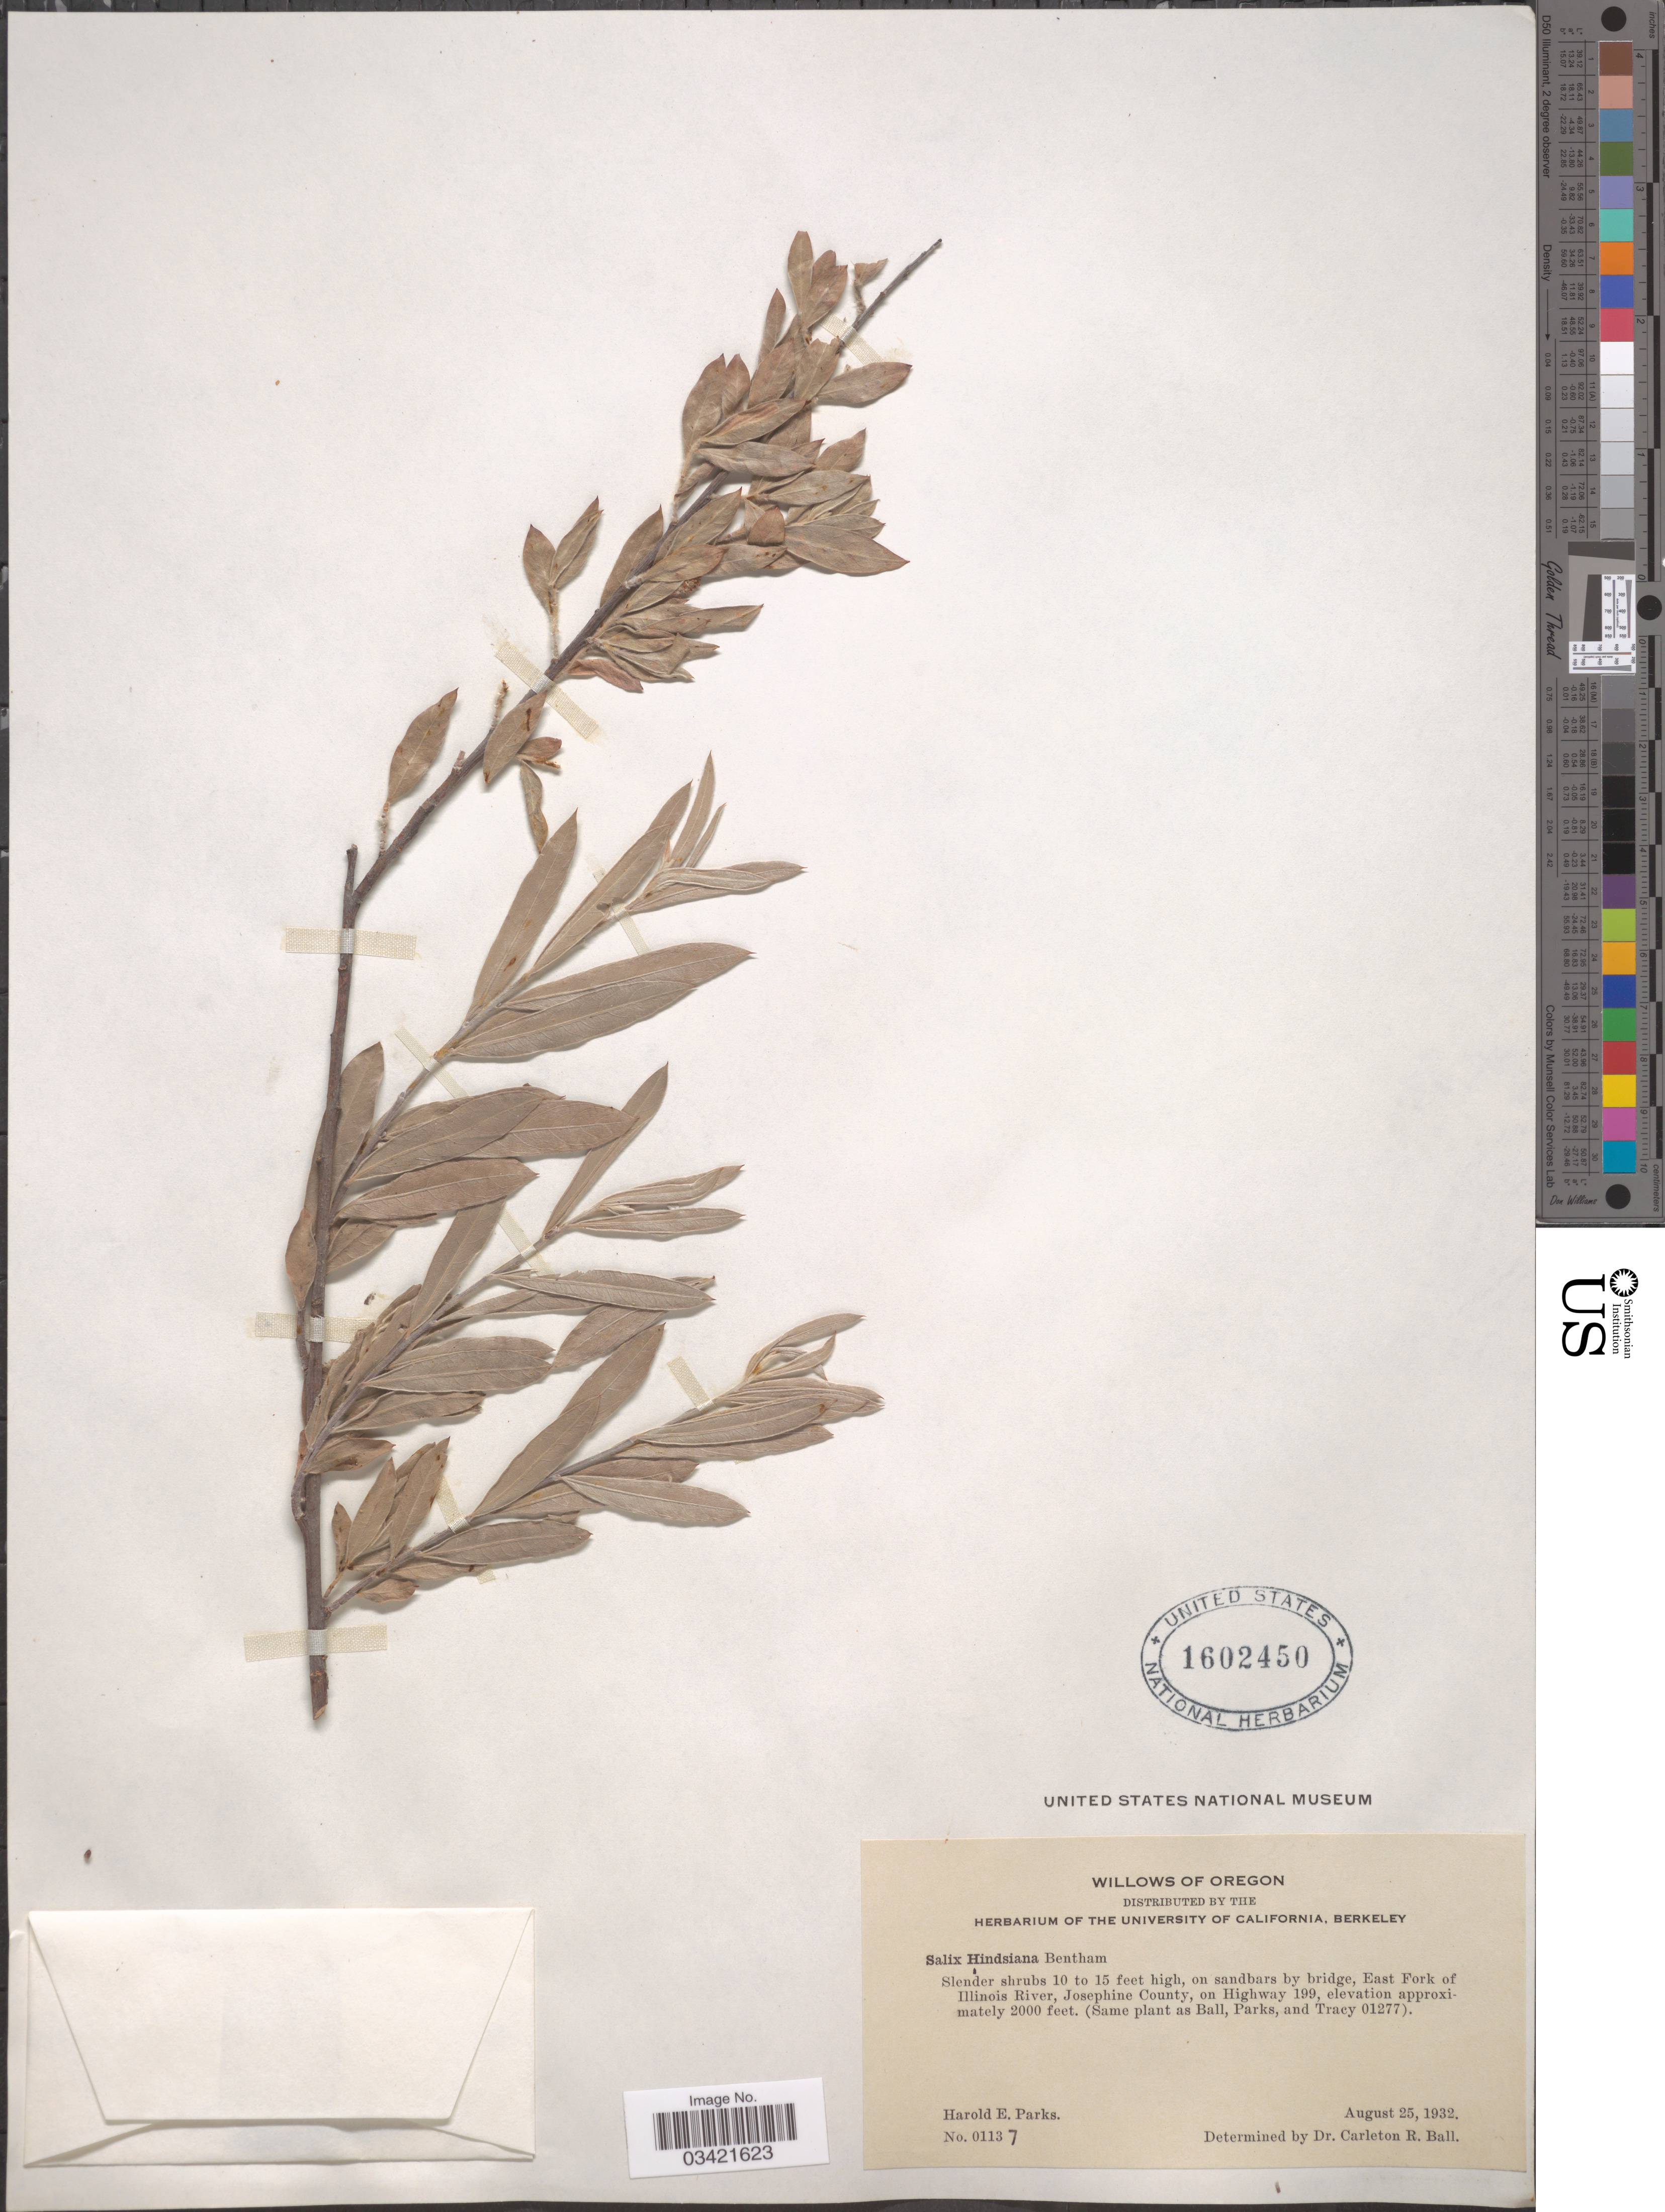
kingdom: Plantae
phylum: Tracheophyta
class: Magnoliopsida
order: Malpighiales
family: Salicaceae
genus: Salix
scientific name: Salix hindsiana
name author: Benth.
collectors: H. E. Parks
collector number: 01137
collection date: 1932-08-25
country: United States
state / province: Oregon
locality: East Fork of Illinois River, Josephine County, on Highway 199.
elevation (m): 610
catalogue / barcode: US 1602450